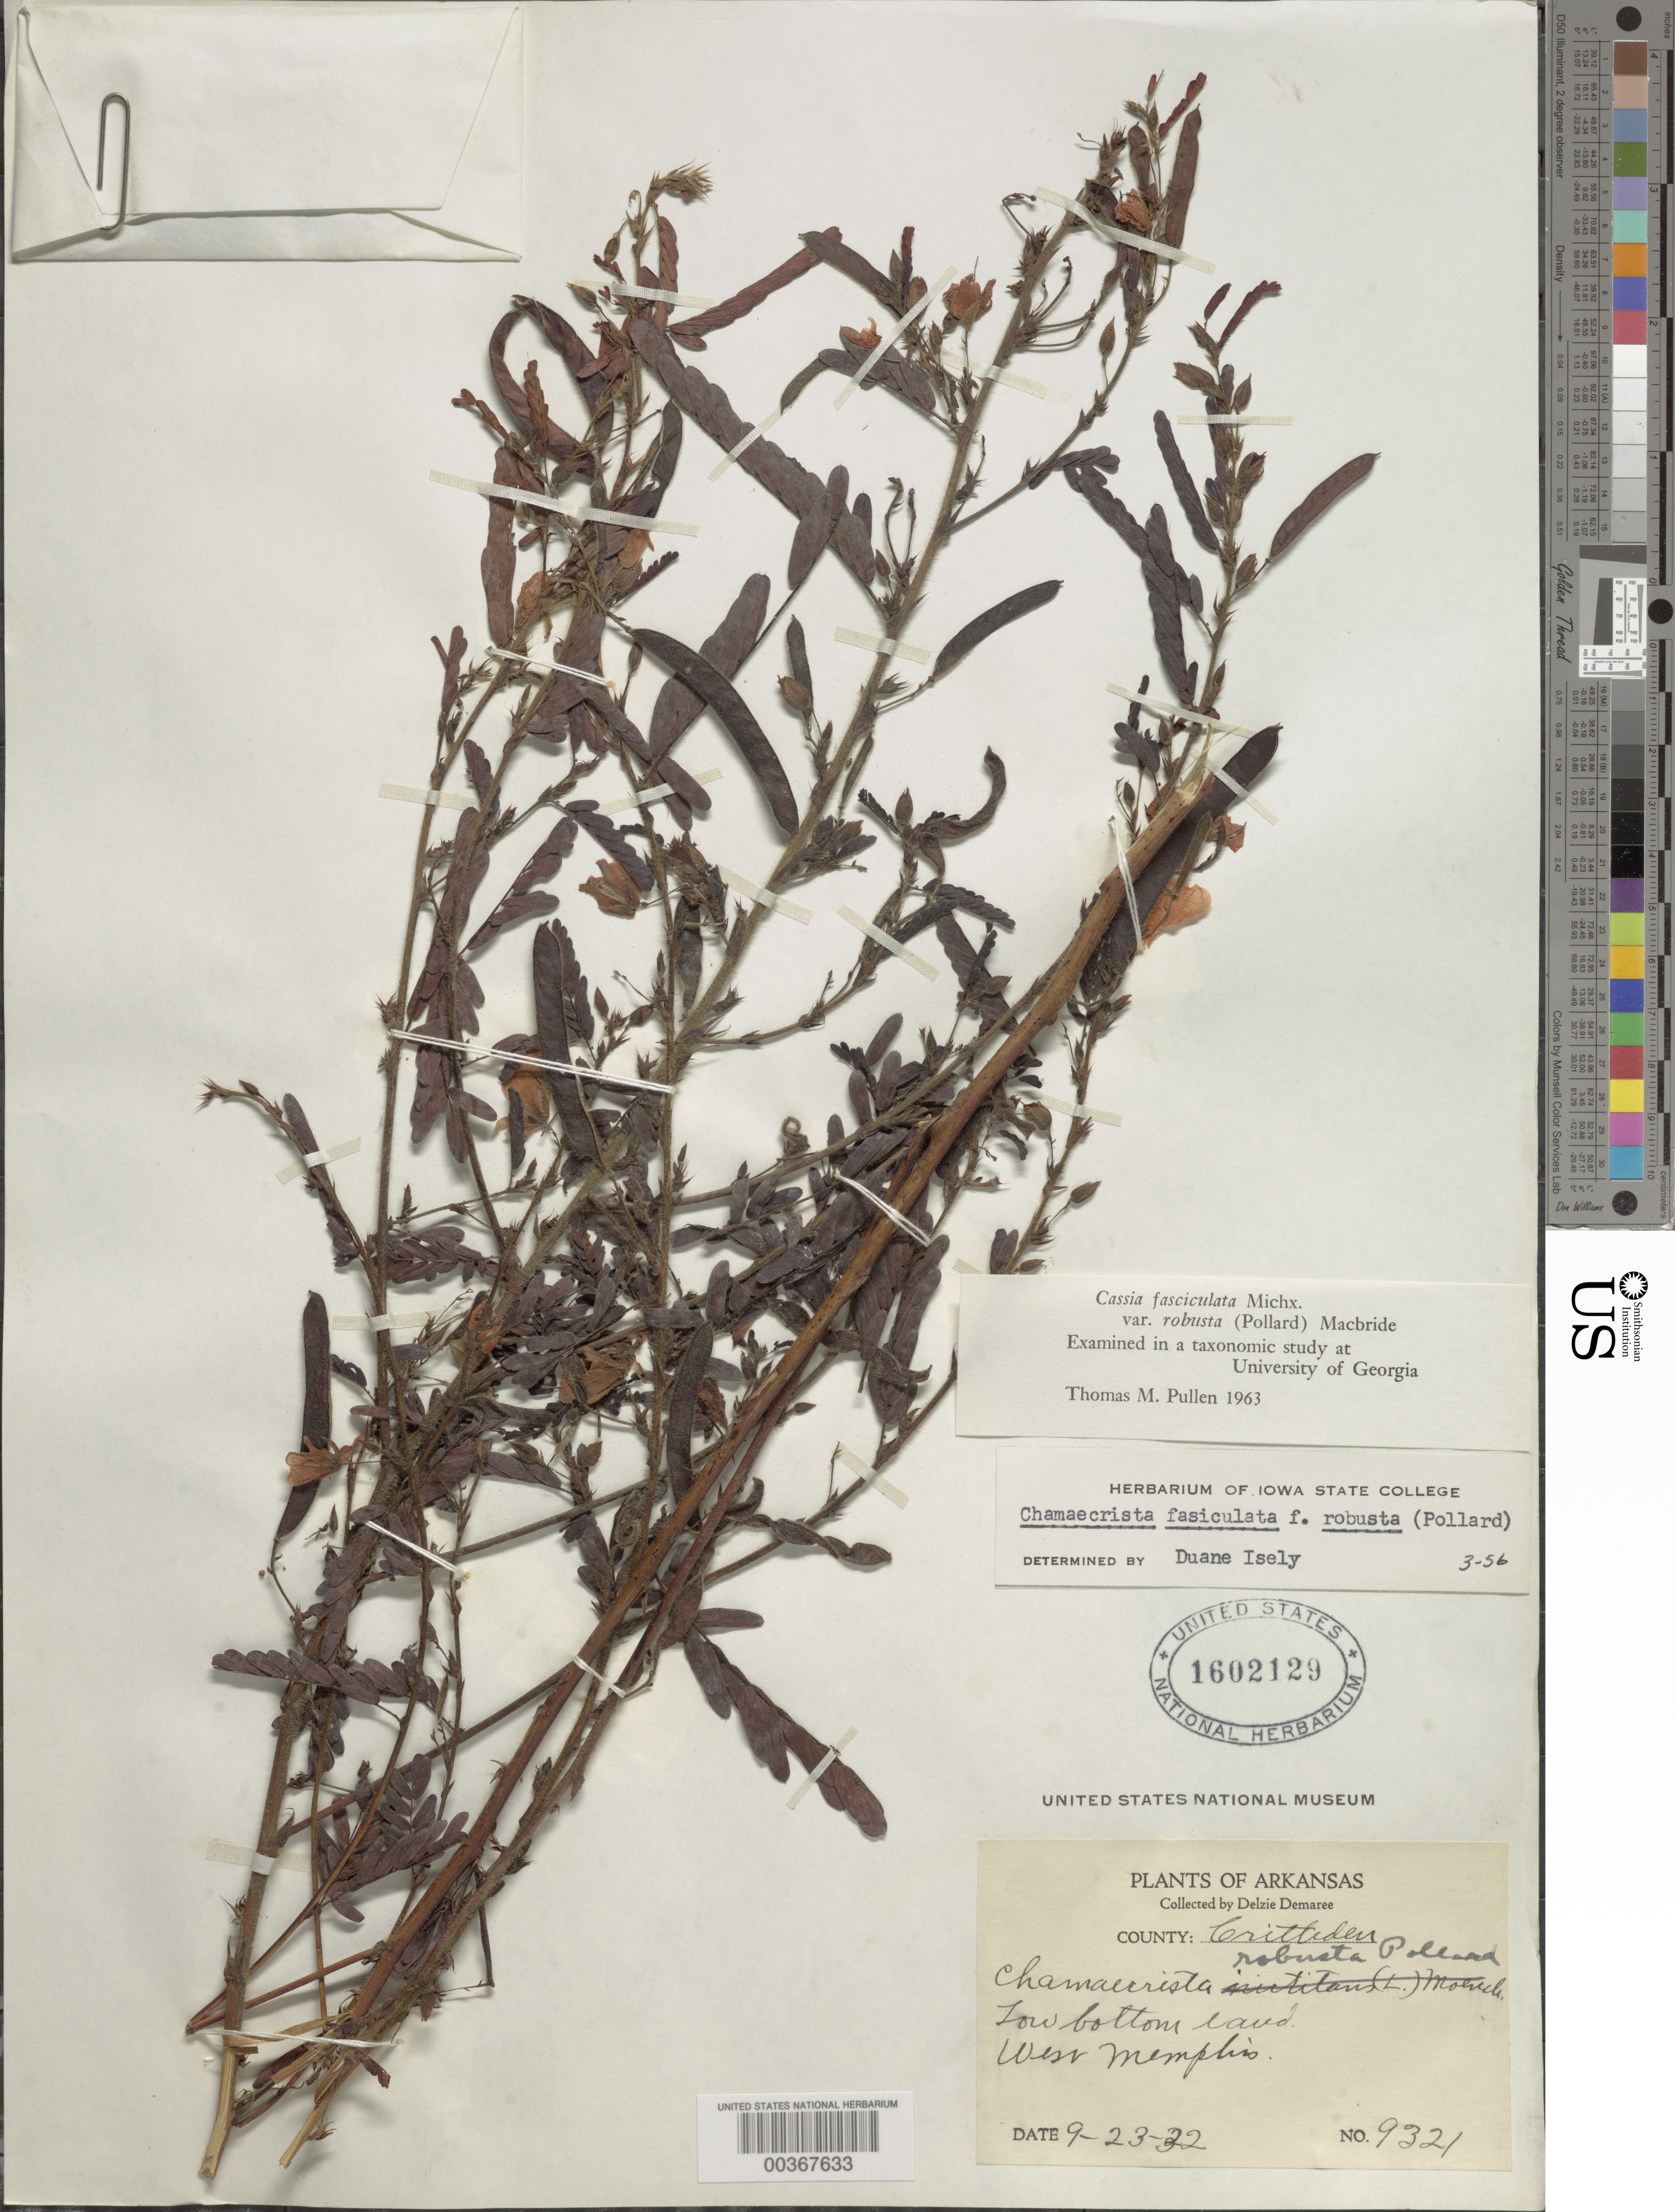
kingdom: Plantae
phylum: Tracheophyta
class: Magnoliopsida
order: Fabales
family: Fabaceae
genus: Chamaecrista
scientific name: Chamaecrista fasciculata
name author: (Michx.) Greene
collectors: D. Demaree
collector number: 9321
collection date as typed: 23 Sep 1932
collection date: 1932-09-23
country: United States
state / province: Arkansas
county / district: Crittenden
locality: West memphis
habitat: Low bottom land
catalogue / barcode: US 1602129